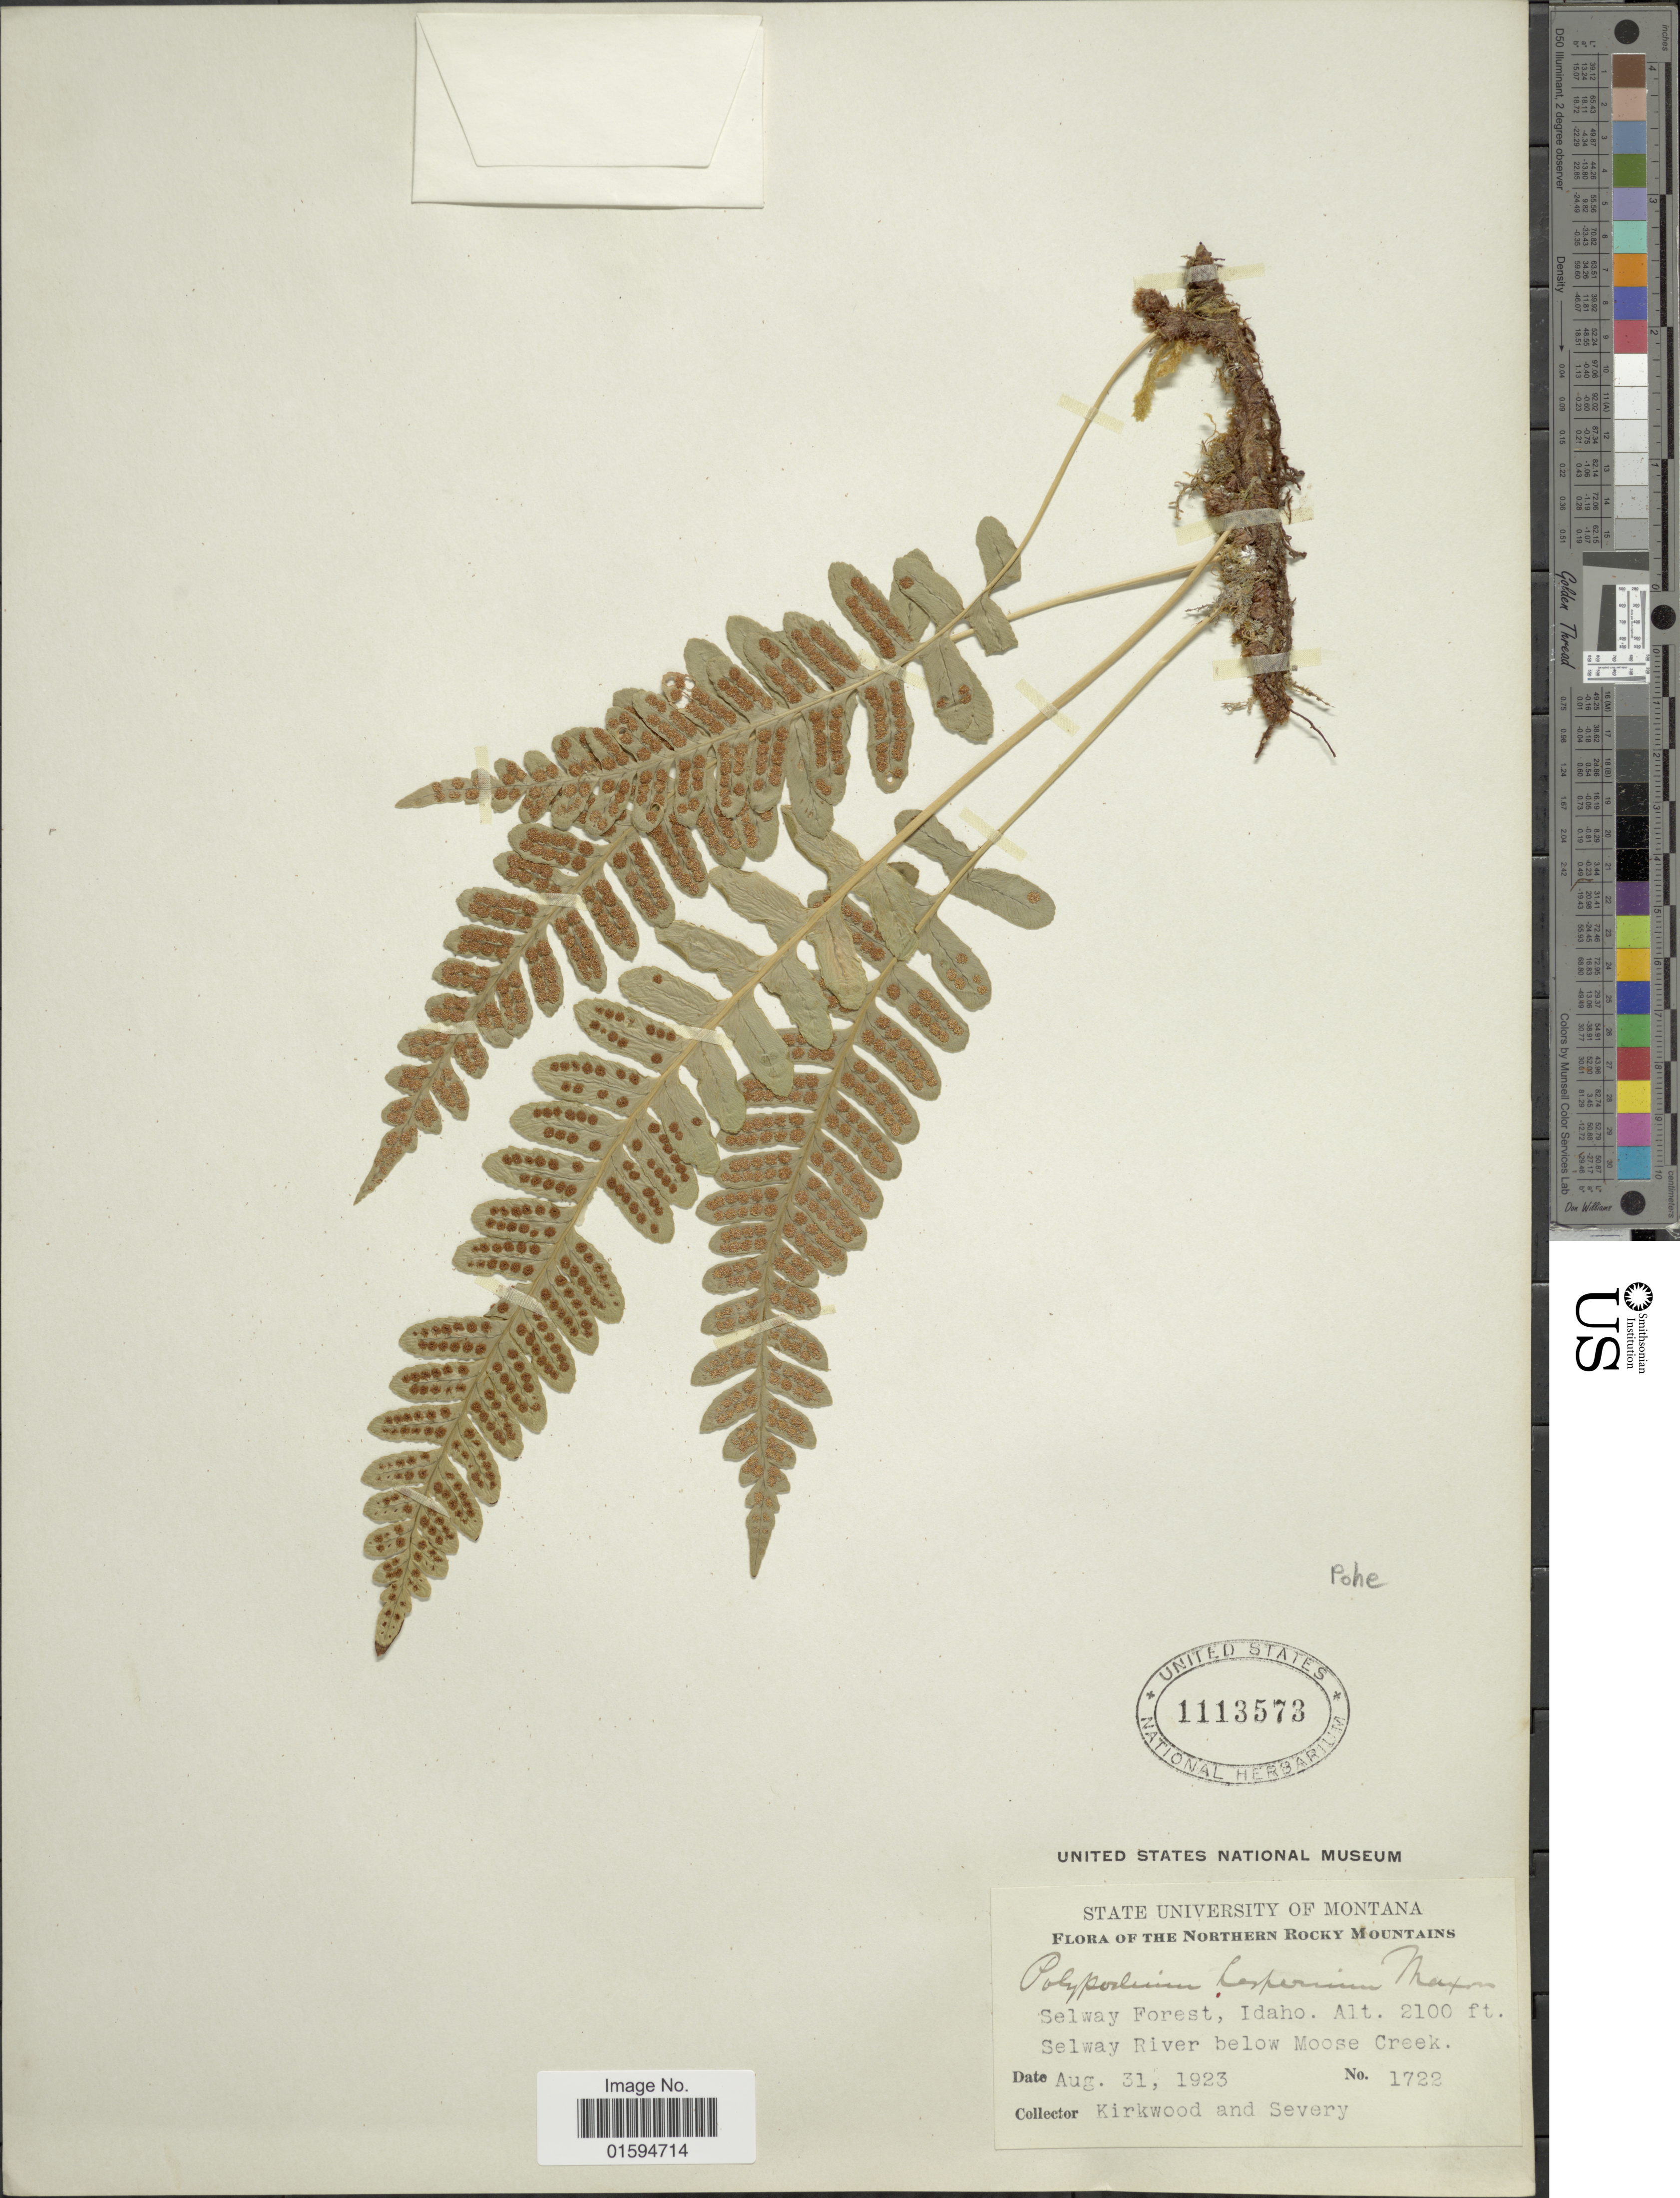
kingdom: Plantae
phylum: Tracheophyta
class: Polypodiopsida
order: Polypodiales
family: Polypodiaceae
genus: Polypodium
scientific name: Polypodium hesperium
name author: Maxon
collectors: Kirkwood & Severy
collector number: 1722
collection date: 1923-08-31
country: United States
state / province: Idaho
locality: The Northern Rocky Mountains, Selway Forest, Idaho,Selway River below Moose Creek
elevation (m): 640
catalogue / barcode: US 1113573